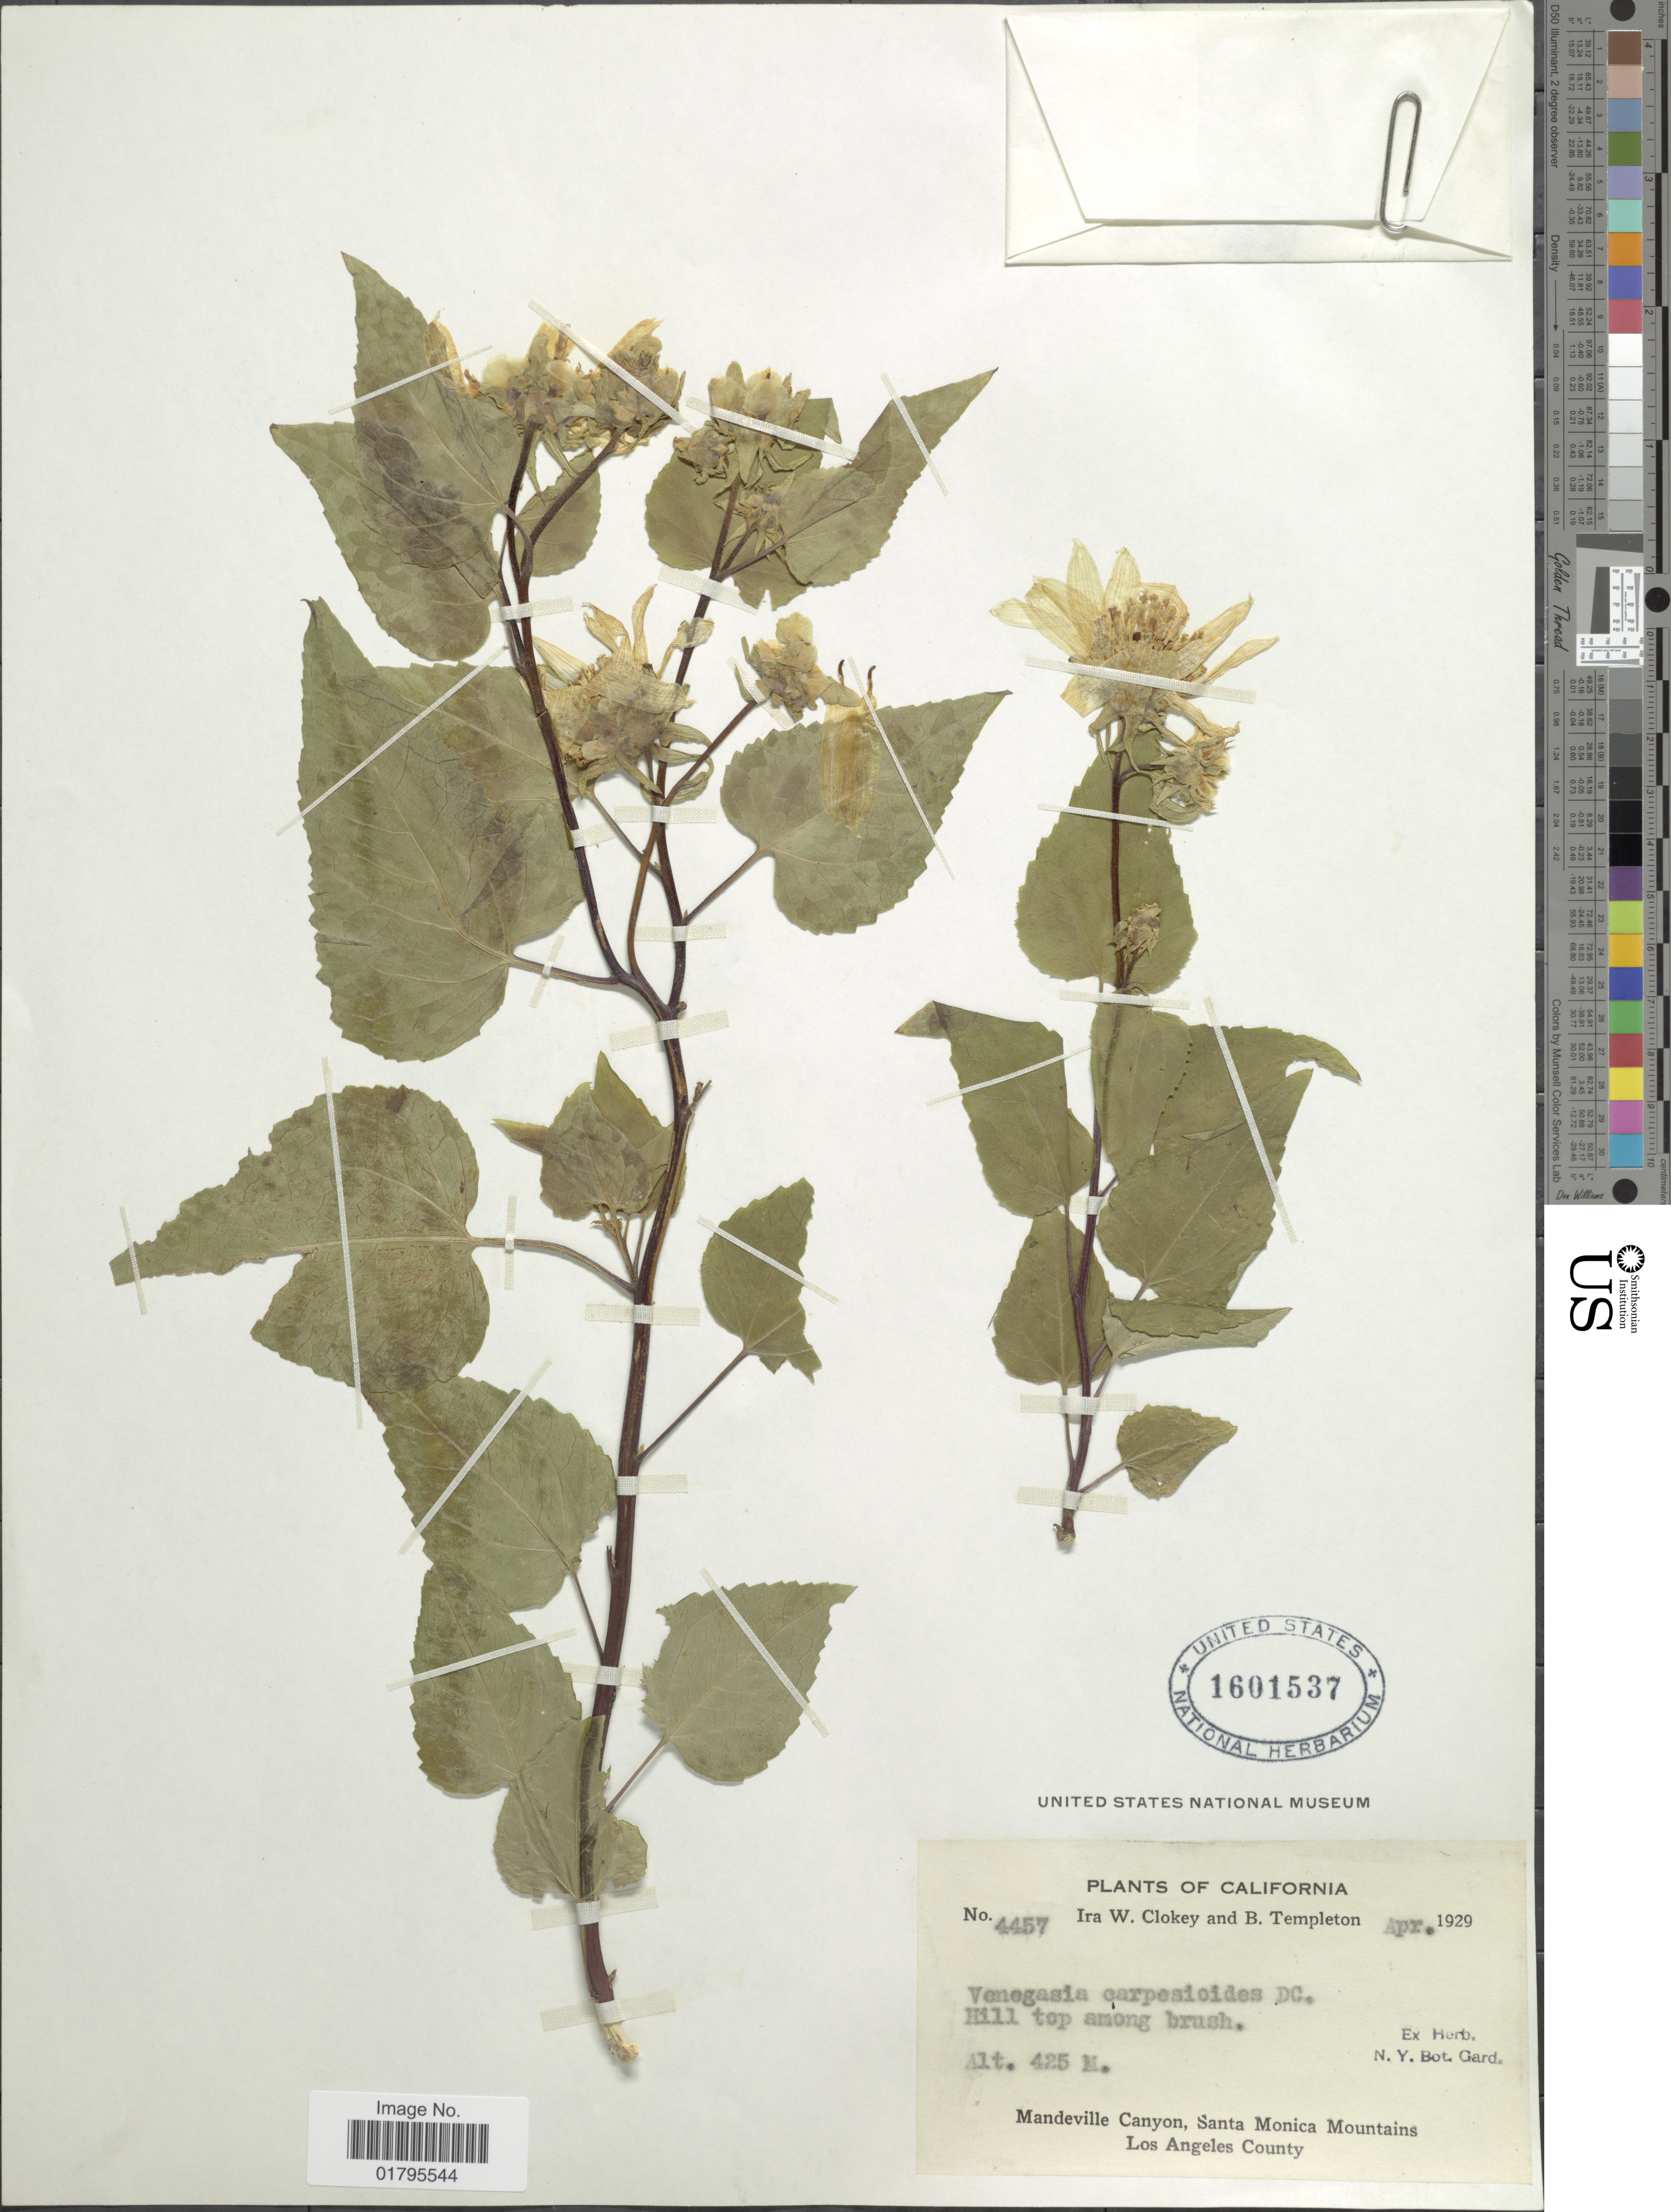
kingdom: Plantae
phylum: Tracheophyta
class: Magnoliopsida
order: Asterales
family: Asteraceae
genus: Venegasia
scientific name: Venegasia carpesioides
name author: DC.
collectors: I. W. Clokey & B. Templeton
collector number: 4457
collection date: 1929-04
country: United States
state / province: California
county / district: Los Angeles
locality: Mandeville Canyon, Santa Monica Mountains. Los Angeles County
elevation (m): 425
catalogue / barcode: US 1601537